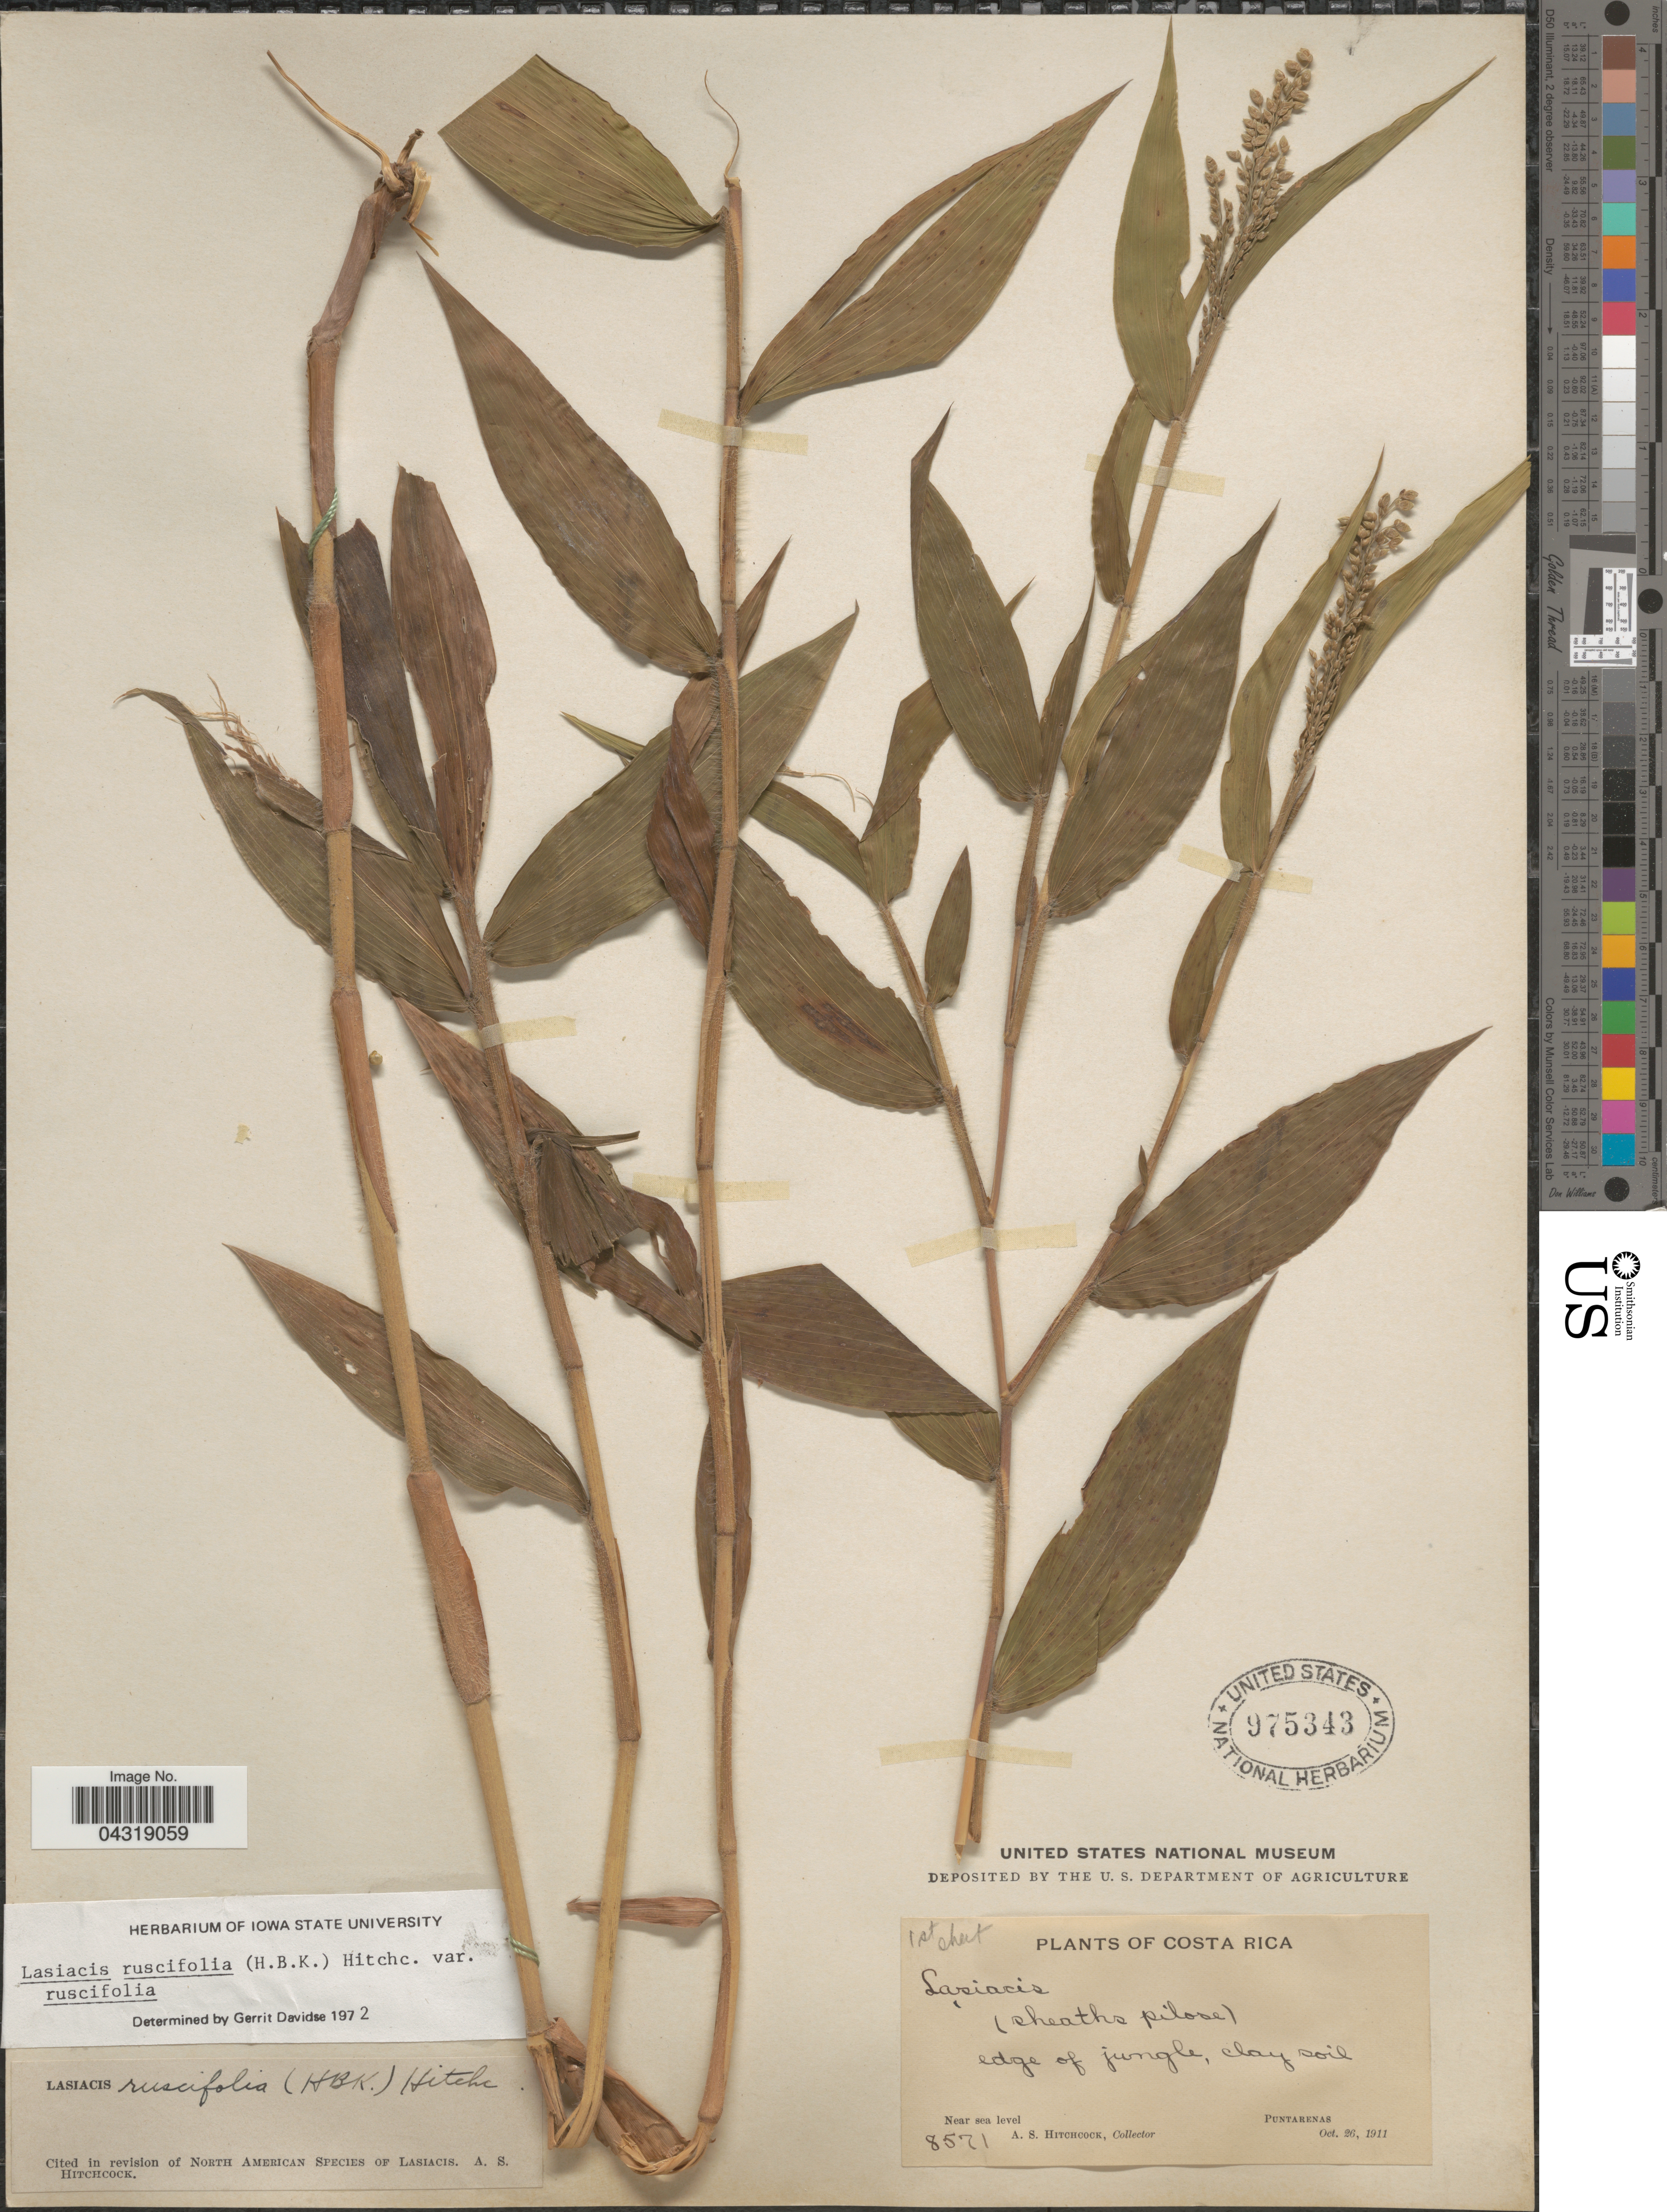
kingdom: Plantae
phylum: Tracheophyta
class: Liliopsida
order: Poales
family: Poaceae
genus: Lasiacis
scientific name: Lasiacis ruscifolia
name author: (Kunth) Hitchc.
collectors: A. S. Hitchcock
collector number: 8571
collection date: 1911-10-26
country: Costa Rica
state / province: Puntarenas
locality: Edge of jungle.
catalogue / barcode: US 975343